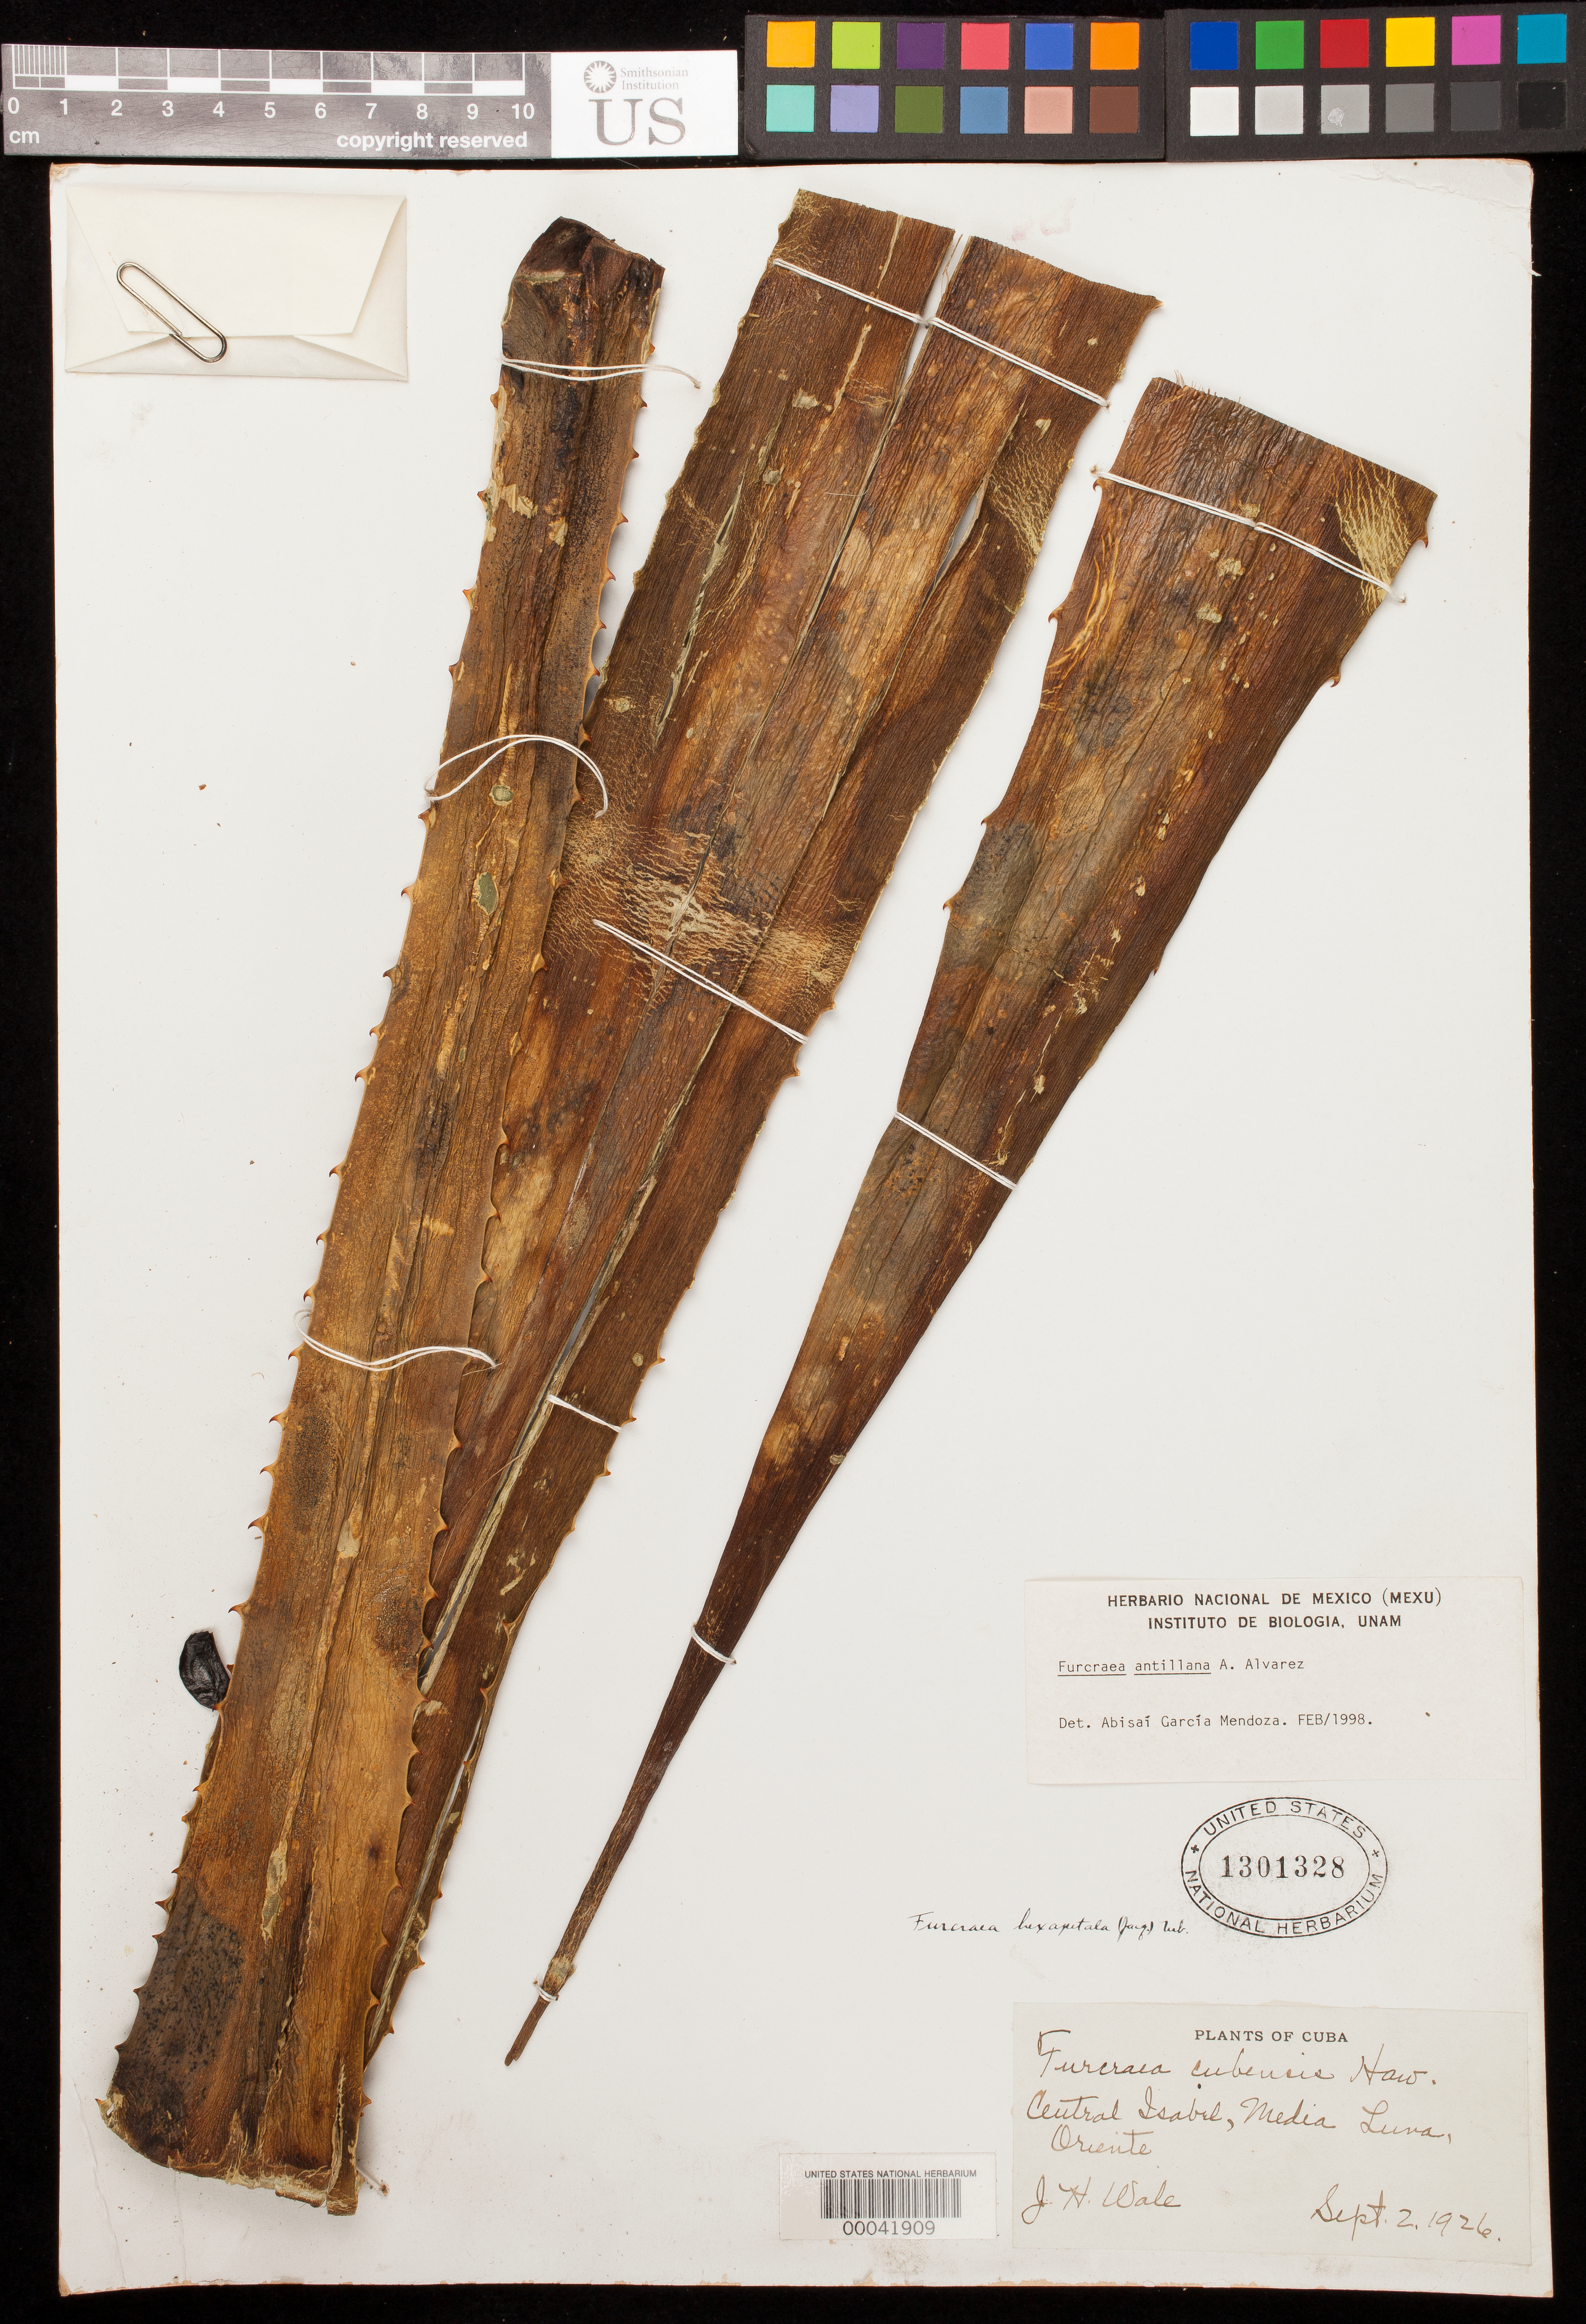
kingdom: Plantae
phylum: Tracheophyta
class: Liliopsida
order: Asparagales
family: Asparagaceae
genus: Furcraea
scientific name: Furcraea antillana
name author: A. Alvarez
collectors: J. Wale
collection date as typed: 02 Sep 1926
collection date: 1926-09-02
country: Cuba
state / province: Oriente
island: Greater Antilles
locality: Central isabel, media luna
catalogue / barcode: US 1301328